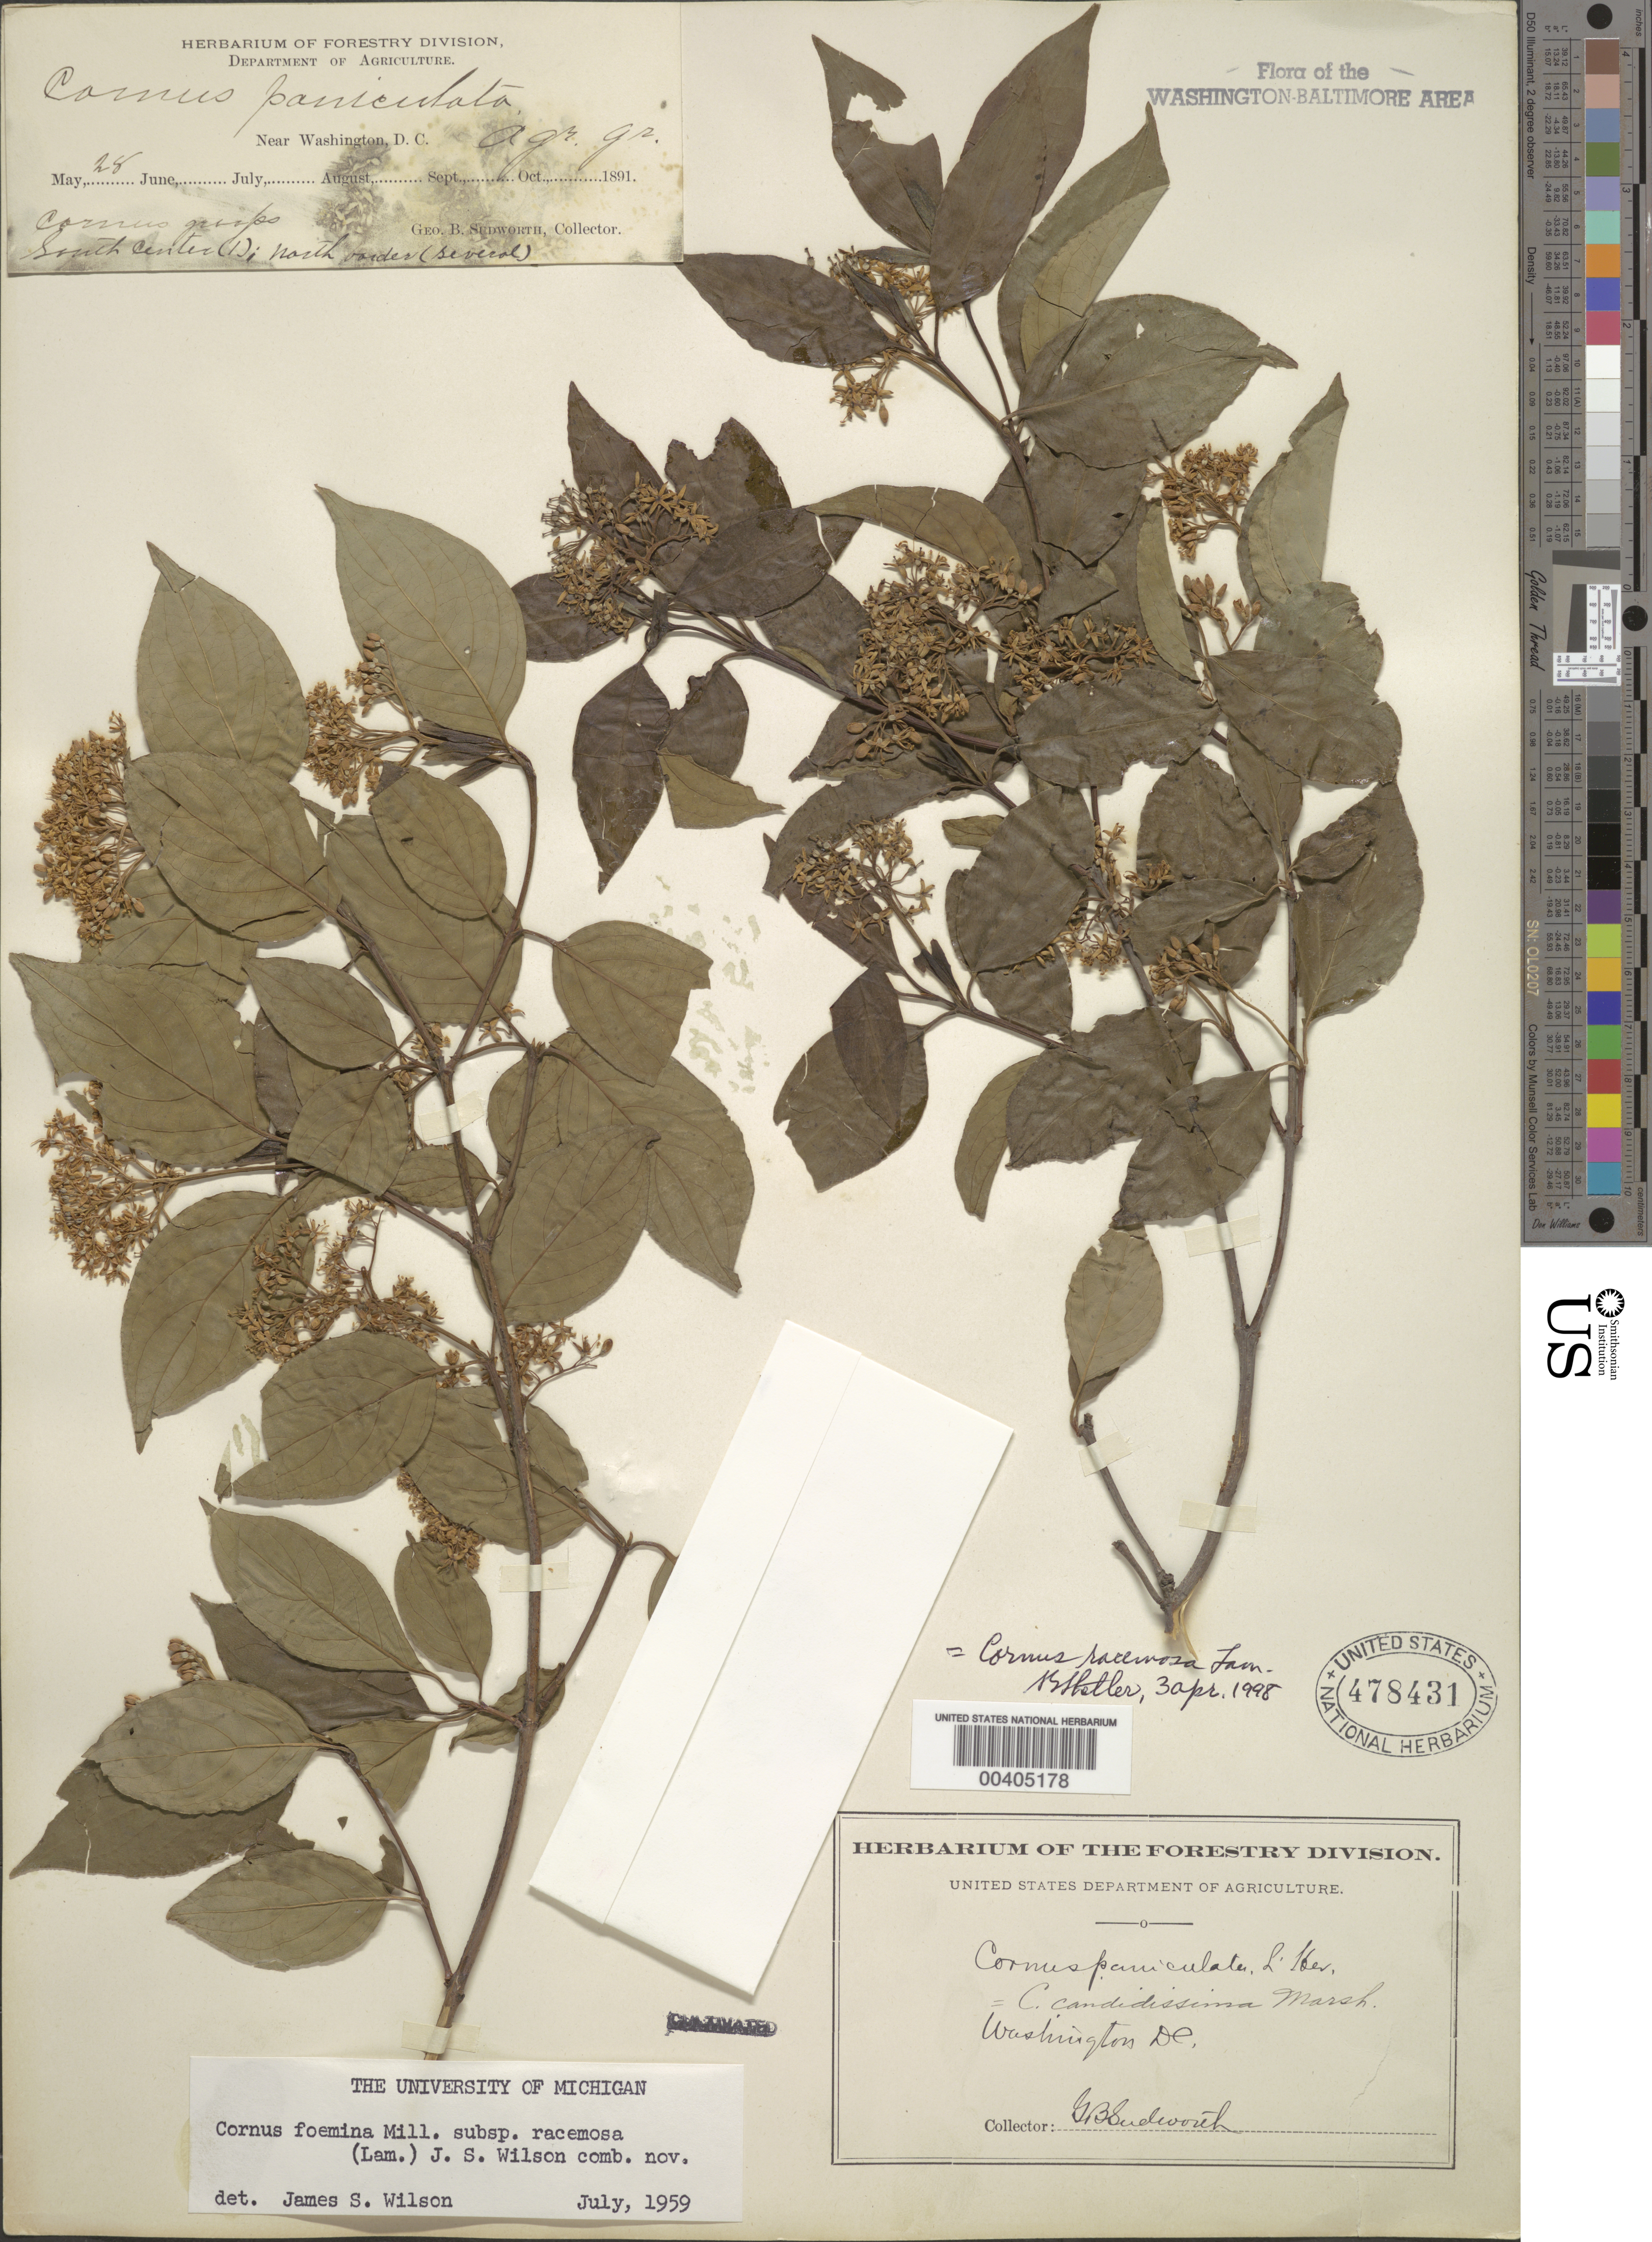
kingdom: Plantae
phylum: Tracheophyta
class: Magnoliopsida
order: Cornales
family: Cornaceae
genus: Cornus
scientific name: Cornus racemosa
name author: Lam.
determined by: Wilson, J. S., (MICH), University of Michigan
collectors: G. B. Sudworth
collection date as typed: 28 May 1891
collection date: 1891-05-28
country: United States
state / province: District of Columbia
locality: Agriculture grounds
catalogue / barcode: US 478431